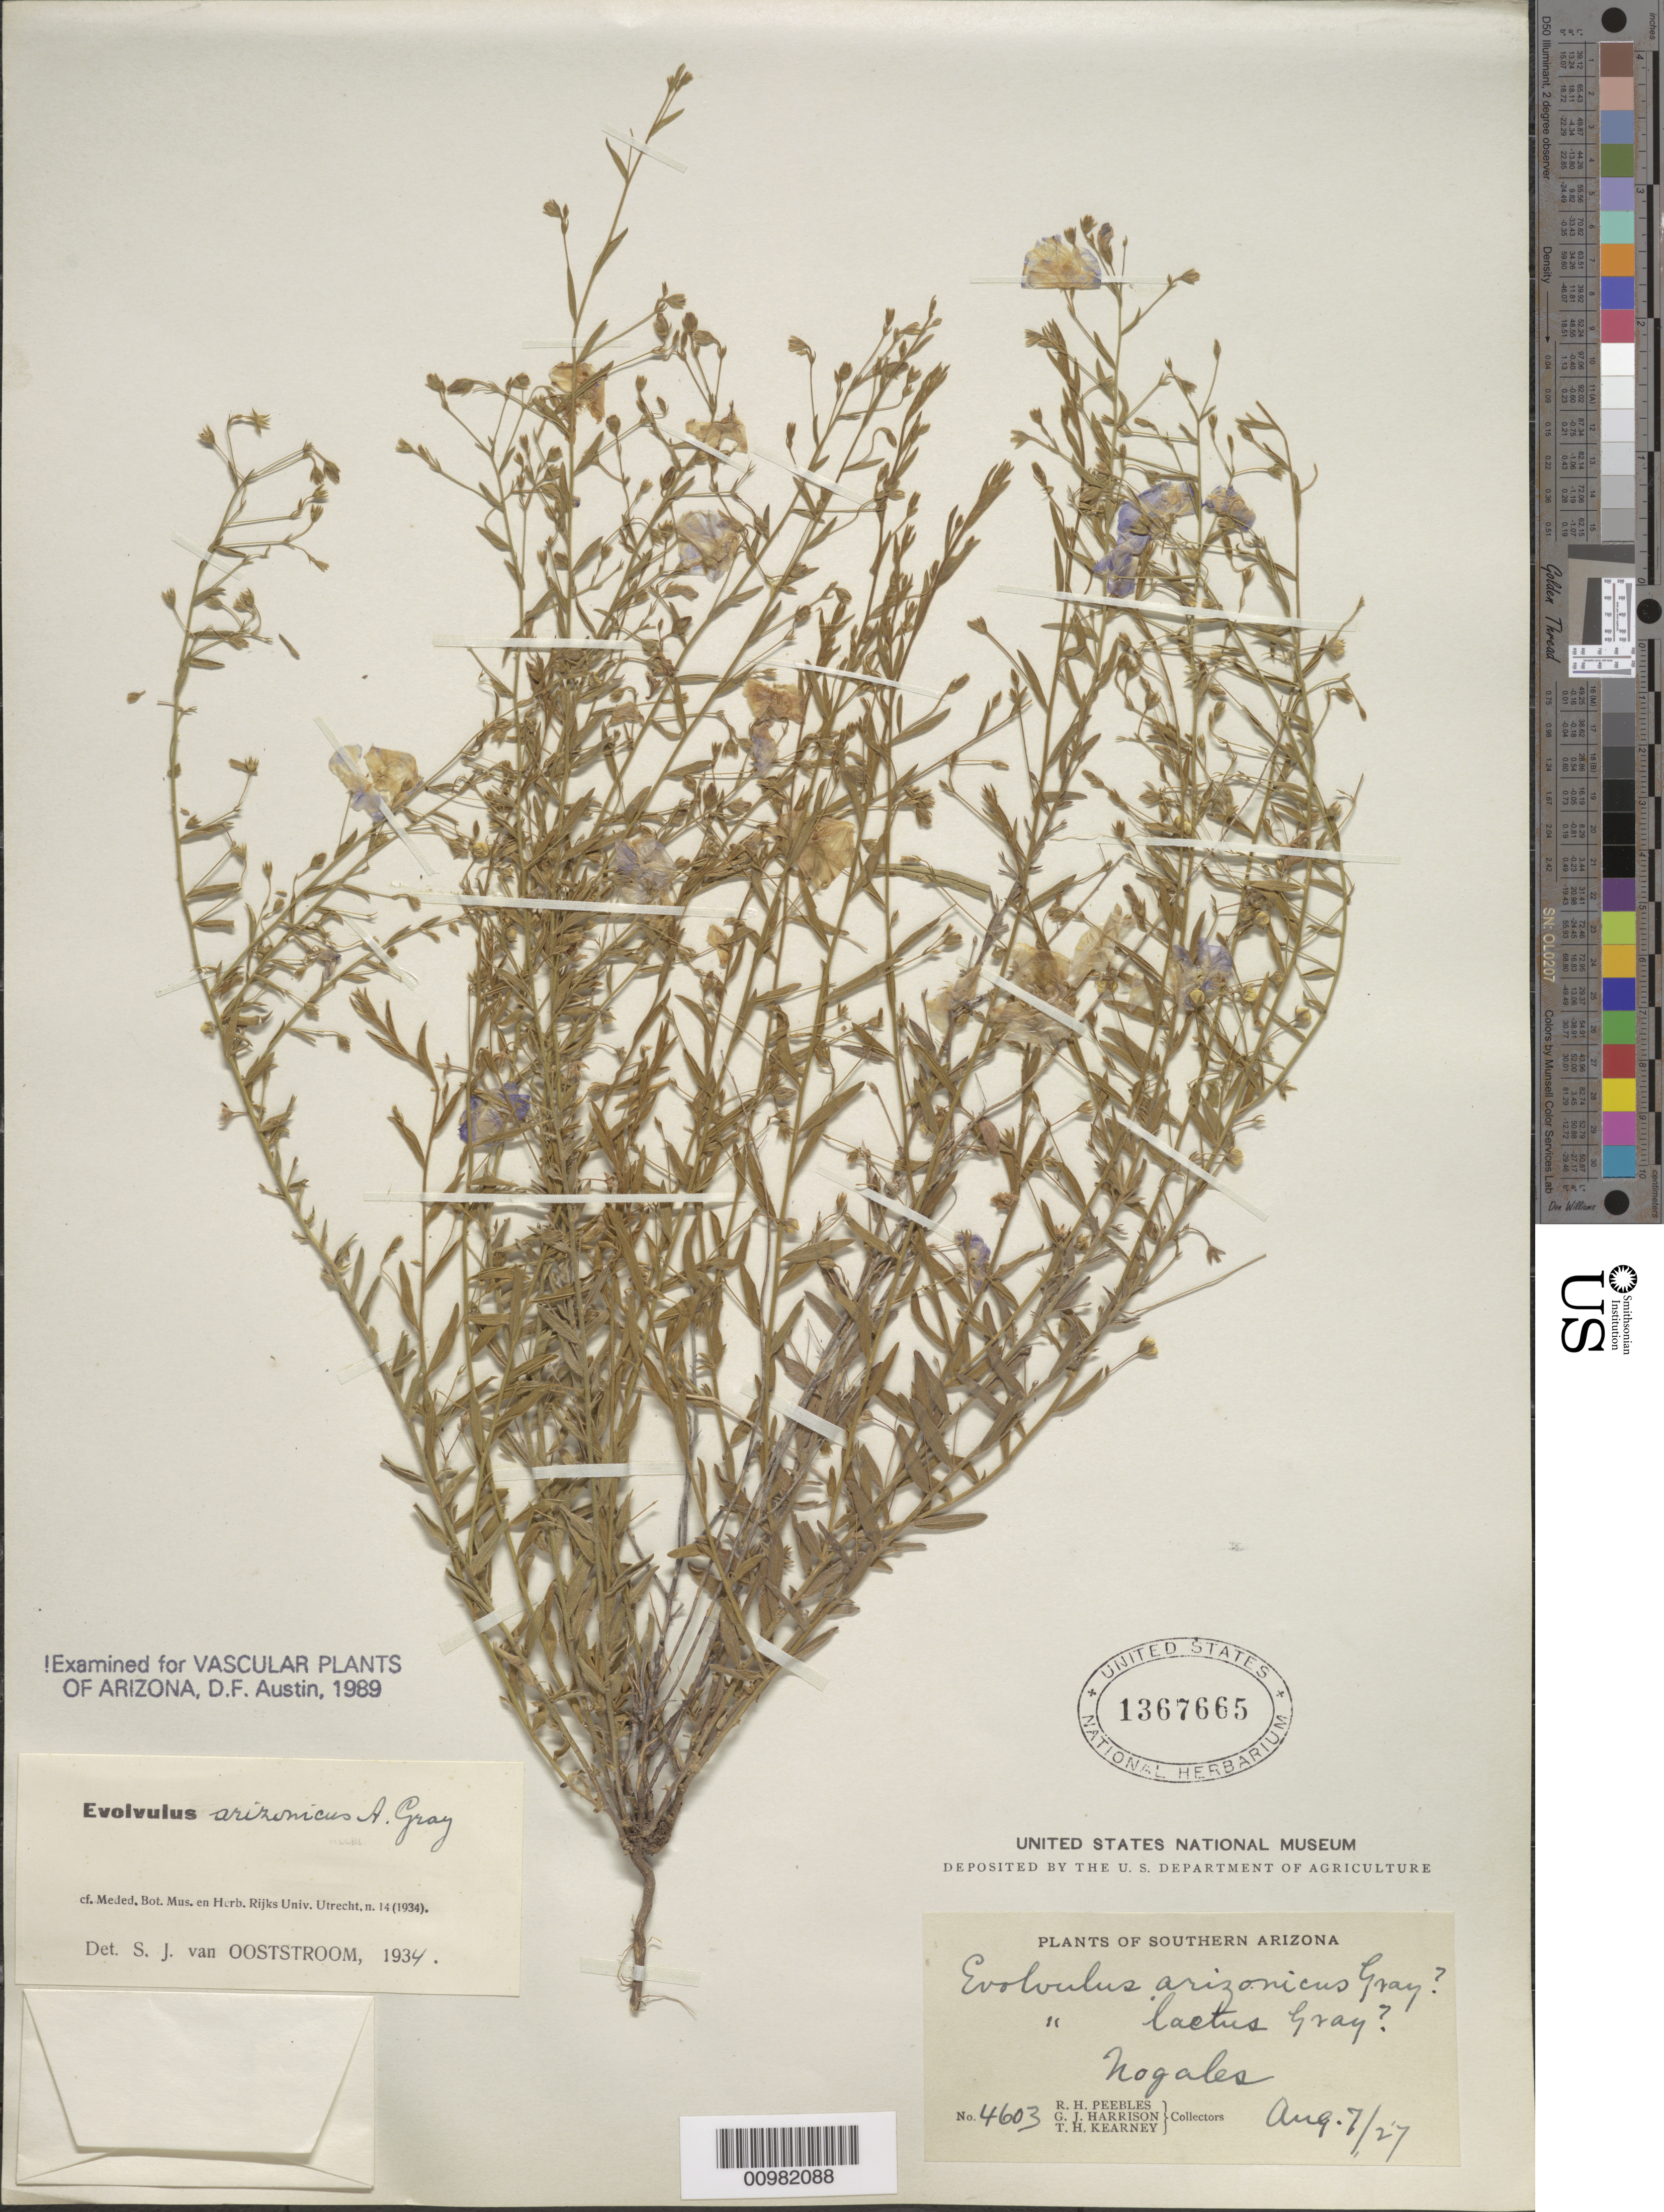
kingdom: Plantae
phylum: Tracheophyta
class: Magnoliopsida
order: Solanales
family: Convolvulaceae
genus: Evolvulus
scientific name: Evolvulus arizonicus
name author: A. Gray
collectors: R. H. Peebles & G. J. Harrison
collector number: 4603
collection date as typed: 07 Aug 1927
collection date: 1927-08-07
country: United States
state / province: Arizona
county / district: Santa Cruz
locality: Nogales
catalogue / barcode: US 1367665